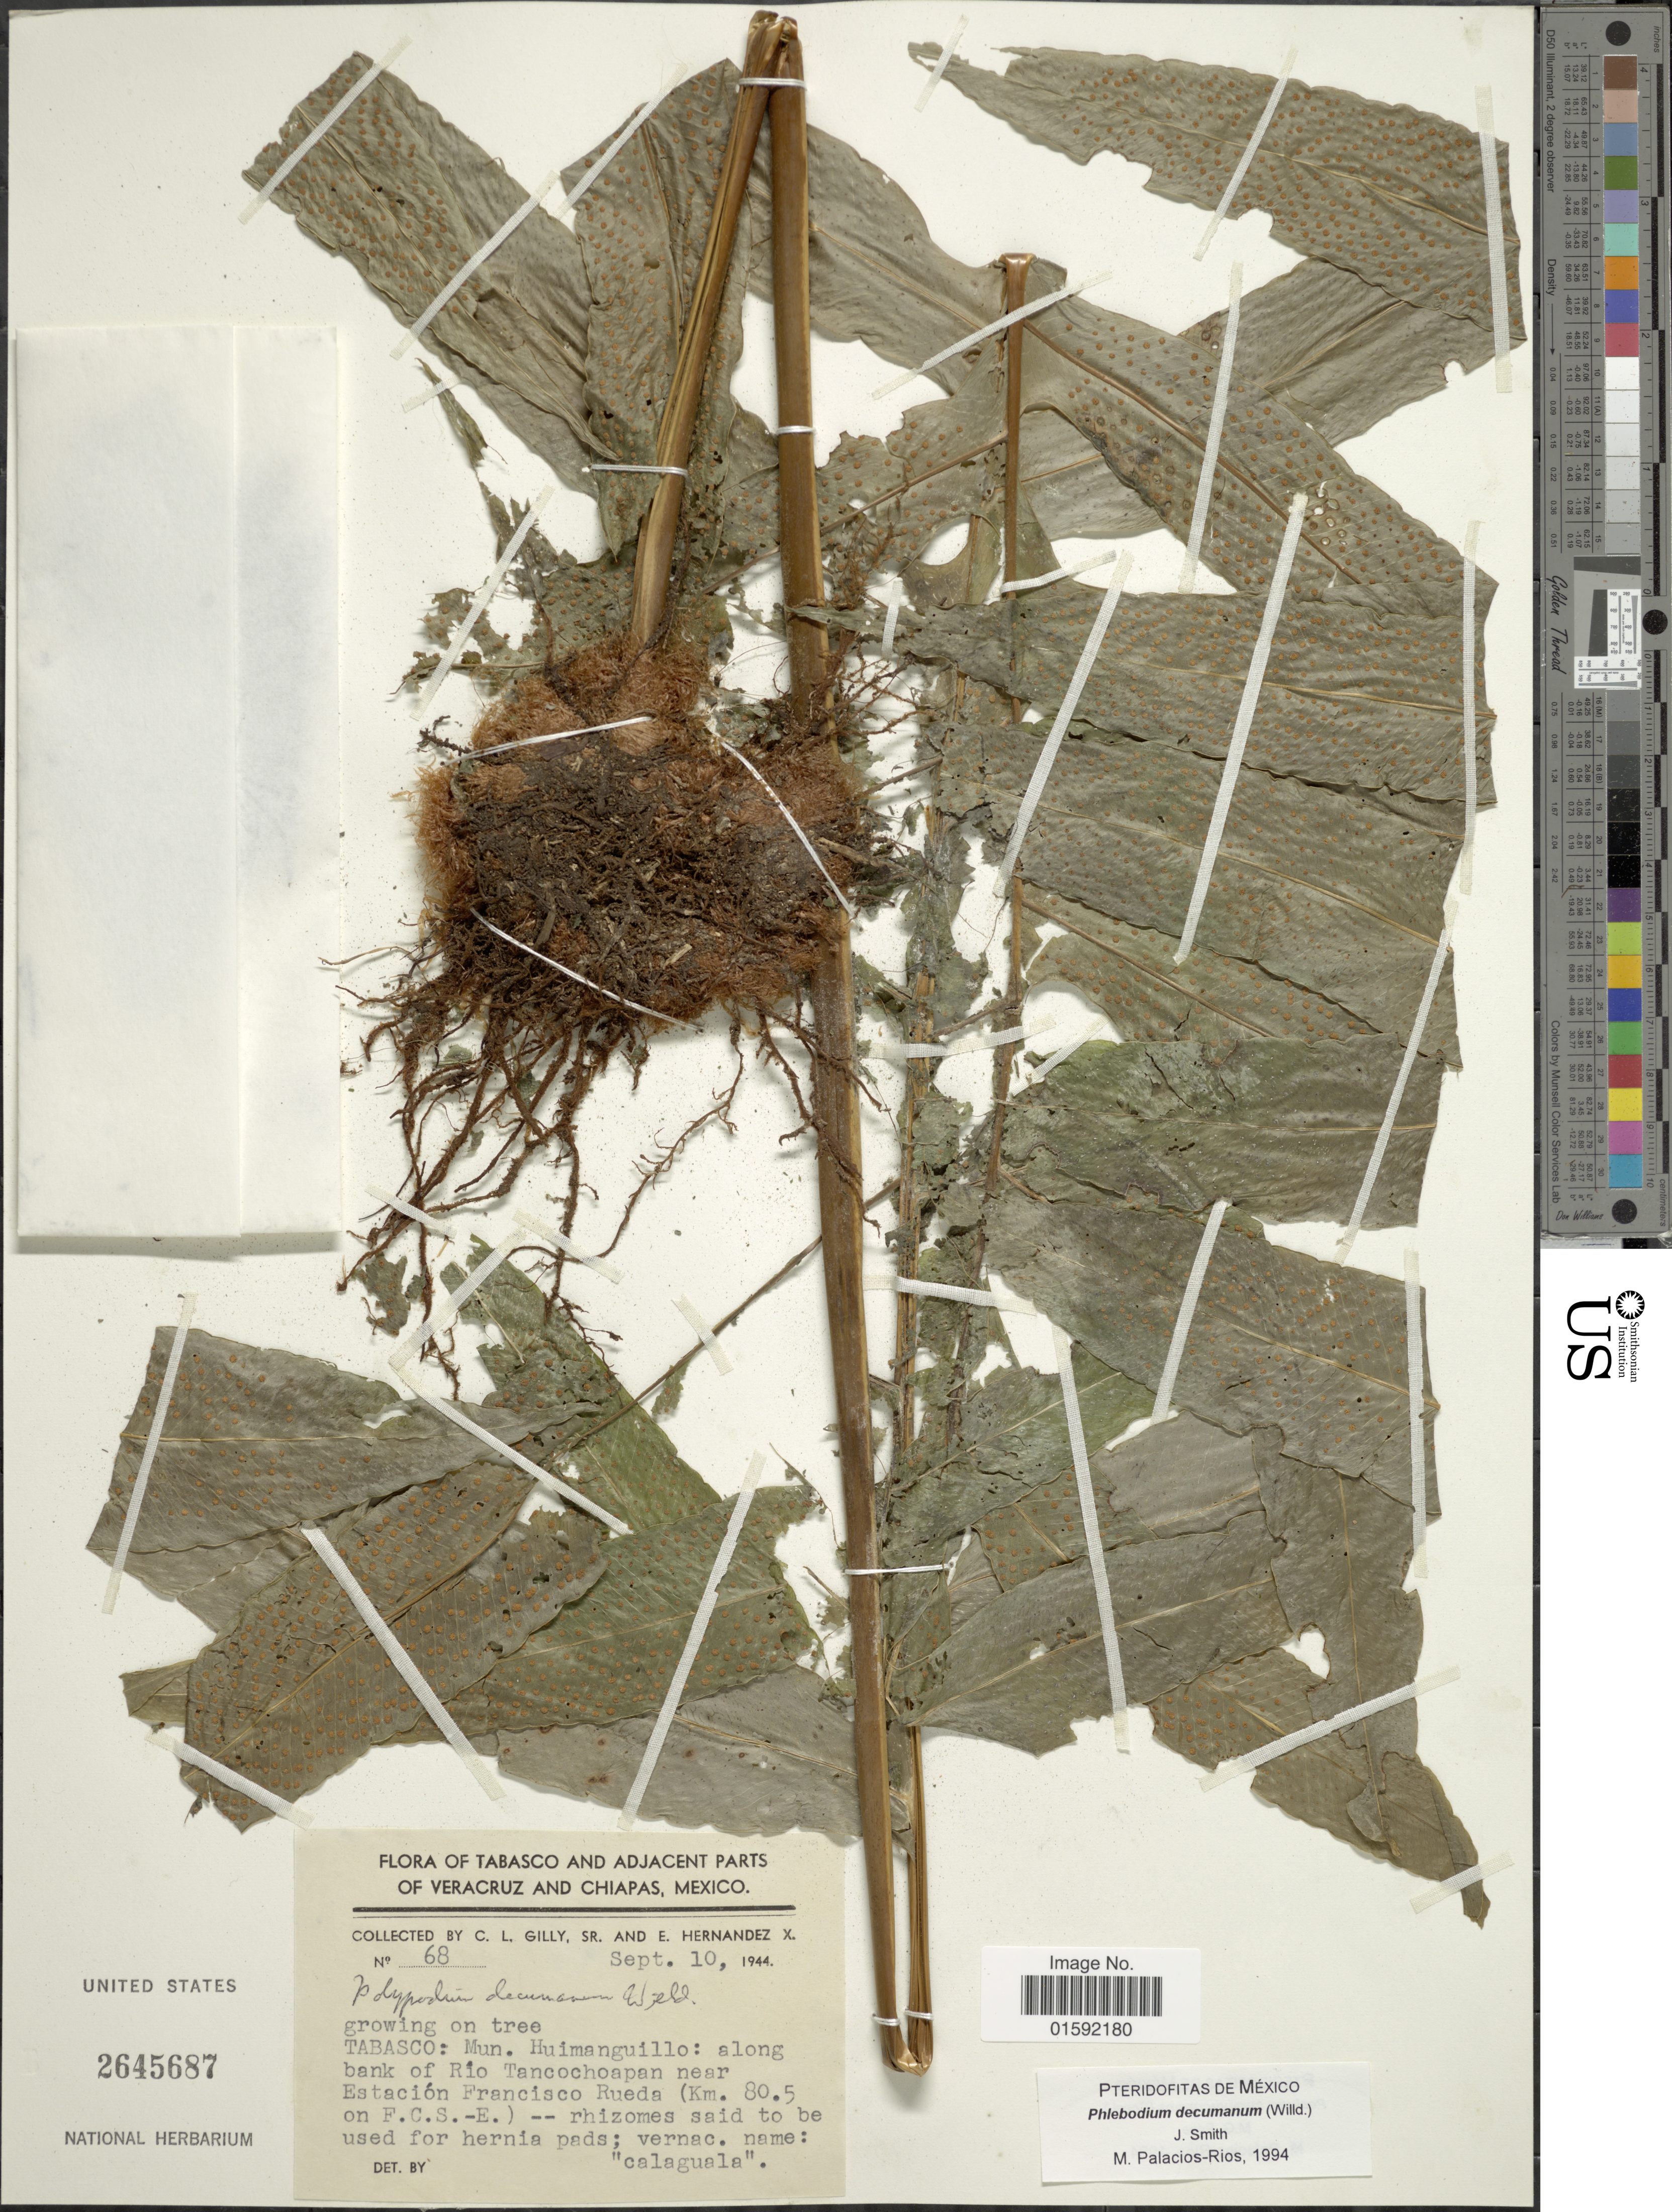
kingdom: Plantae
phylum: Tracheophyta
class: Polypodiopsida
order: Polypodiales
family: Polypodiaceae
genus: Phlebodium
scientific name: Phlebodium decumanum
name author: (Willd.) J. Sm.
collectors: C. Gilly & E. Hernandez X.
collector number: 68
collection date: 1944-08-10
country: Mexico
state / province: Tabasco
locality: Mun. Huimanguillo: along bank of Rio Tancochoapan near Estacion Francisco Rueda (Km. 80.5 on F.C.S.-E)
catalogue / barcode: US 2645687